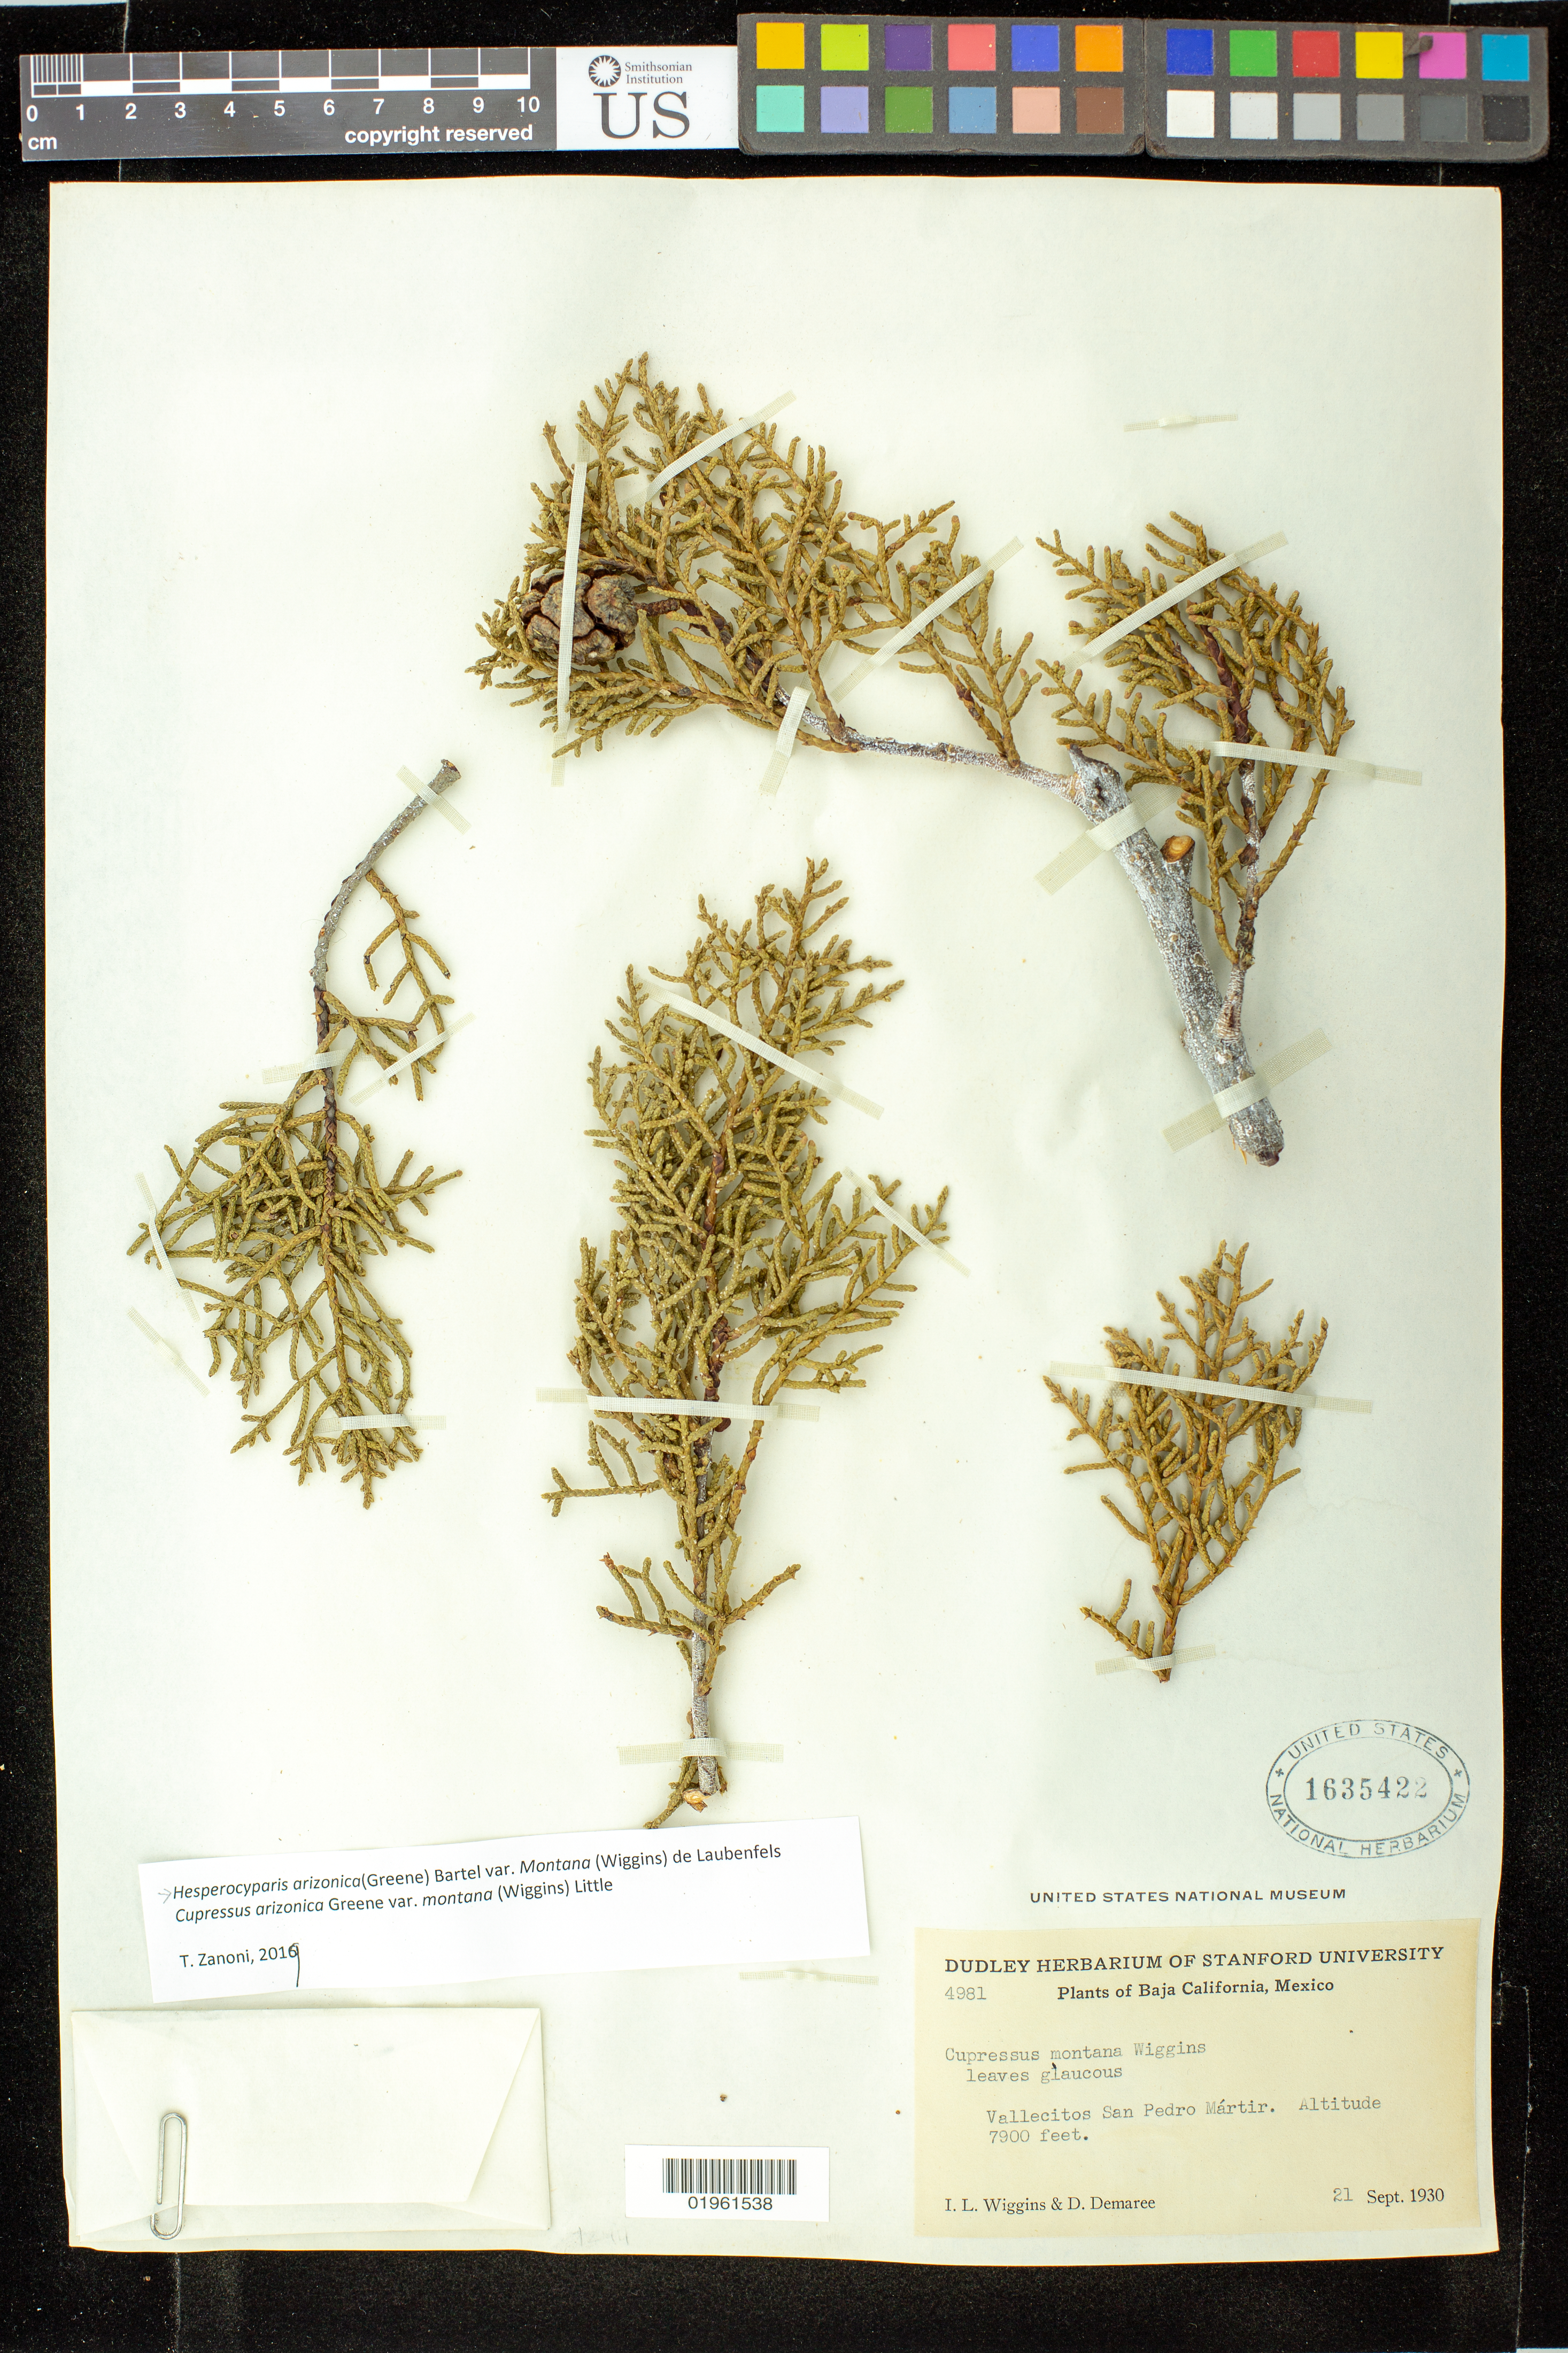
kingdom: Plantae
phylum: Tracheophyta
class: Pinopsida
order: Pinales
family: Cupressaceae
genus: Hesperocyparis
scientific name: Hesperocyparis arizonica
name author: (Greene) Bartel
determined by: Zanoni, T. A., (NY), New York Botanical Garden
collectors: I. L. Wiggins & D. Demaree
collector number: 4981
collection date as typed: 21 Sep 1930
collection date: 1930-09-21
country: Mexico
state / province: Baja California Norte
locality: Vallecitos, Sierra San Pedro Mártir.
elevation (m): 2408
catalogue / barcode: US 1635422